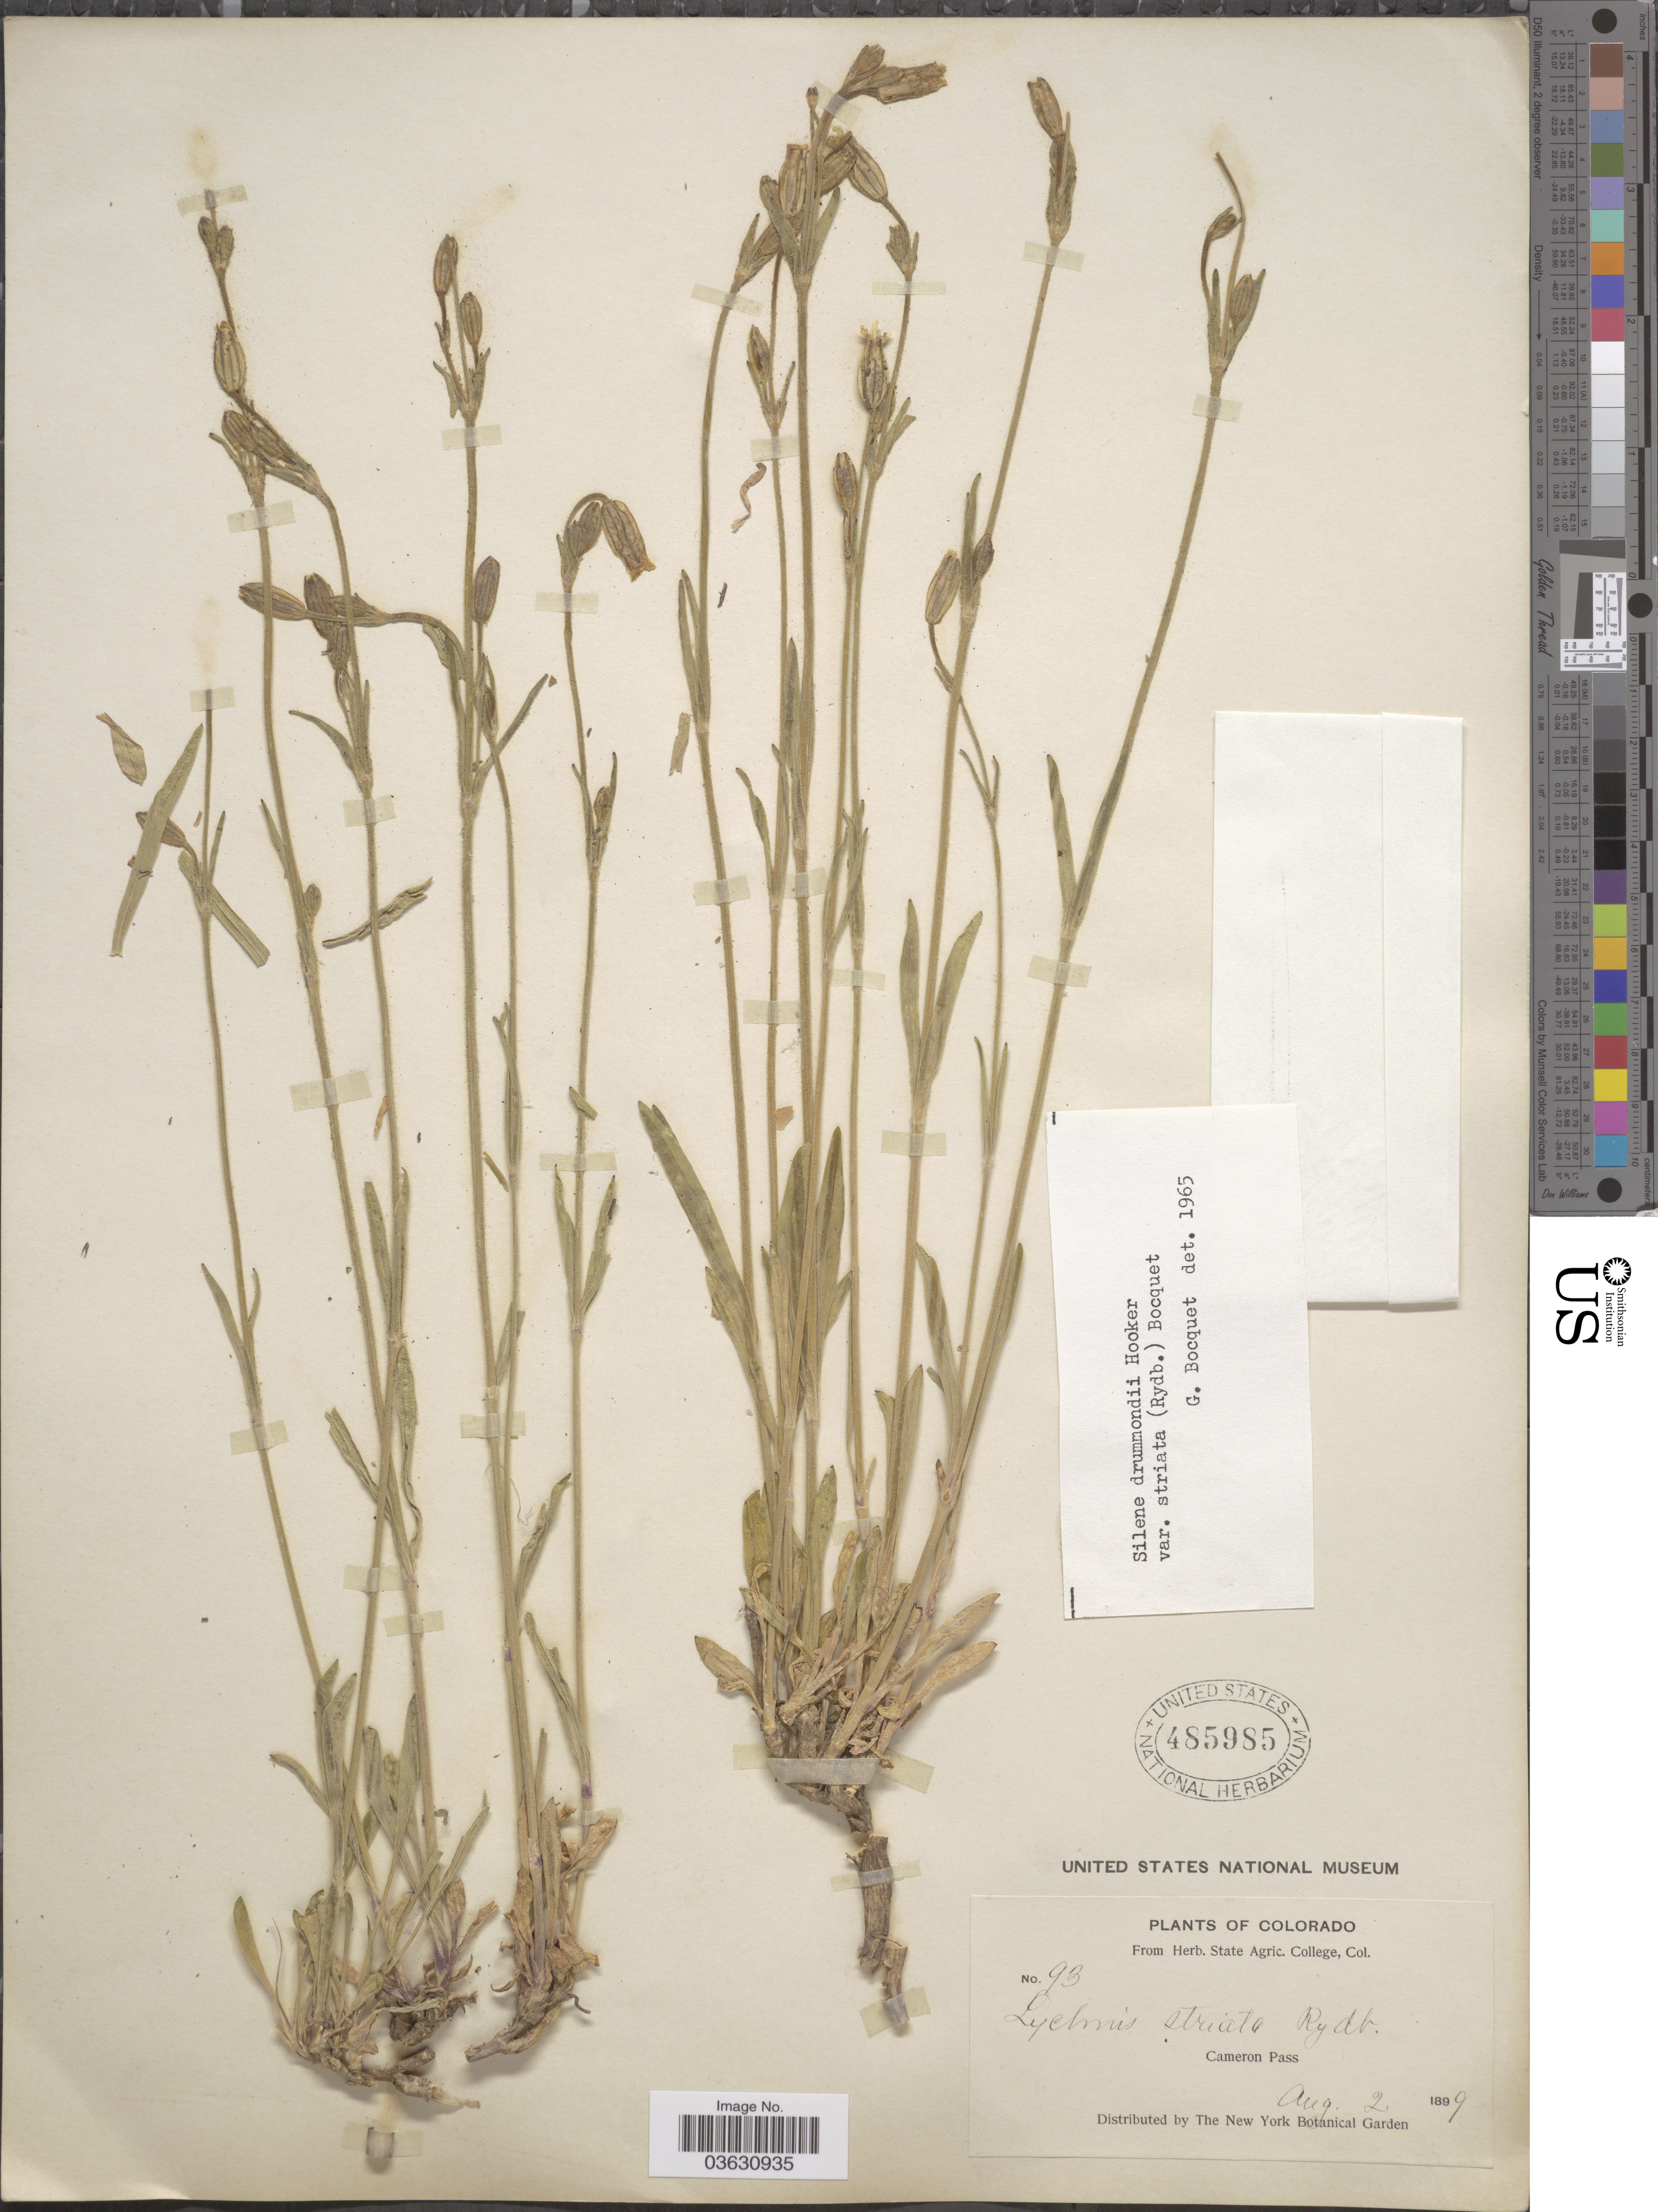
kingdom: Plantae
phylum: Tracheophyta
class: Magnoliopsida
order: Caryophyllales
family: Caryophyllaceae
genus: Silene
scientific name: Silene drummondii var. striata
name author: (Rydb.) Bocquet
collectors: ex herb. State Agric. College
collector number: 93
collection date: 1899-08-02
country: United States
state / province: Colorado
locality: Cameron Pass.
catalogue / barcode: US 485985